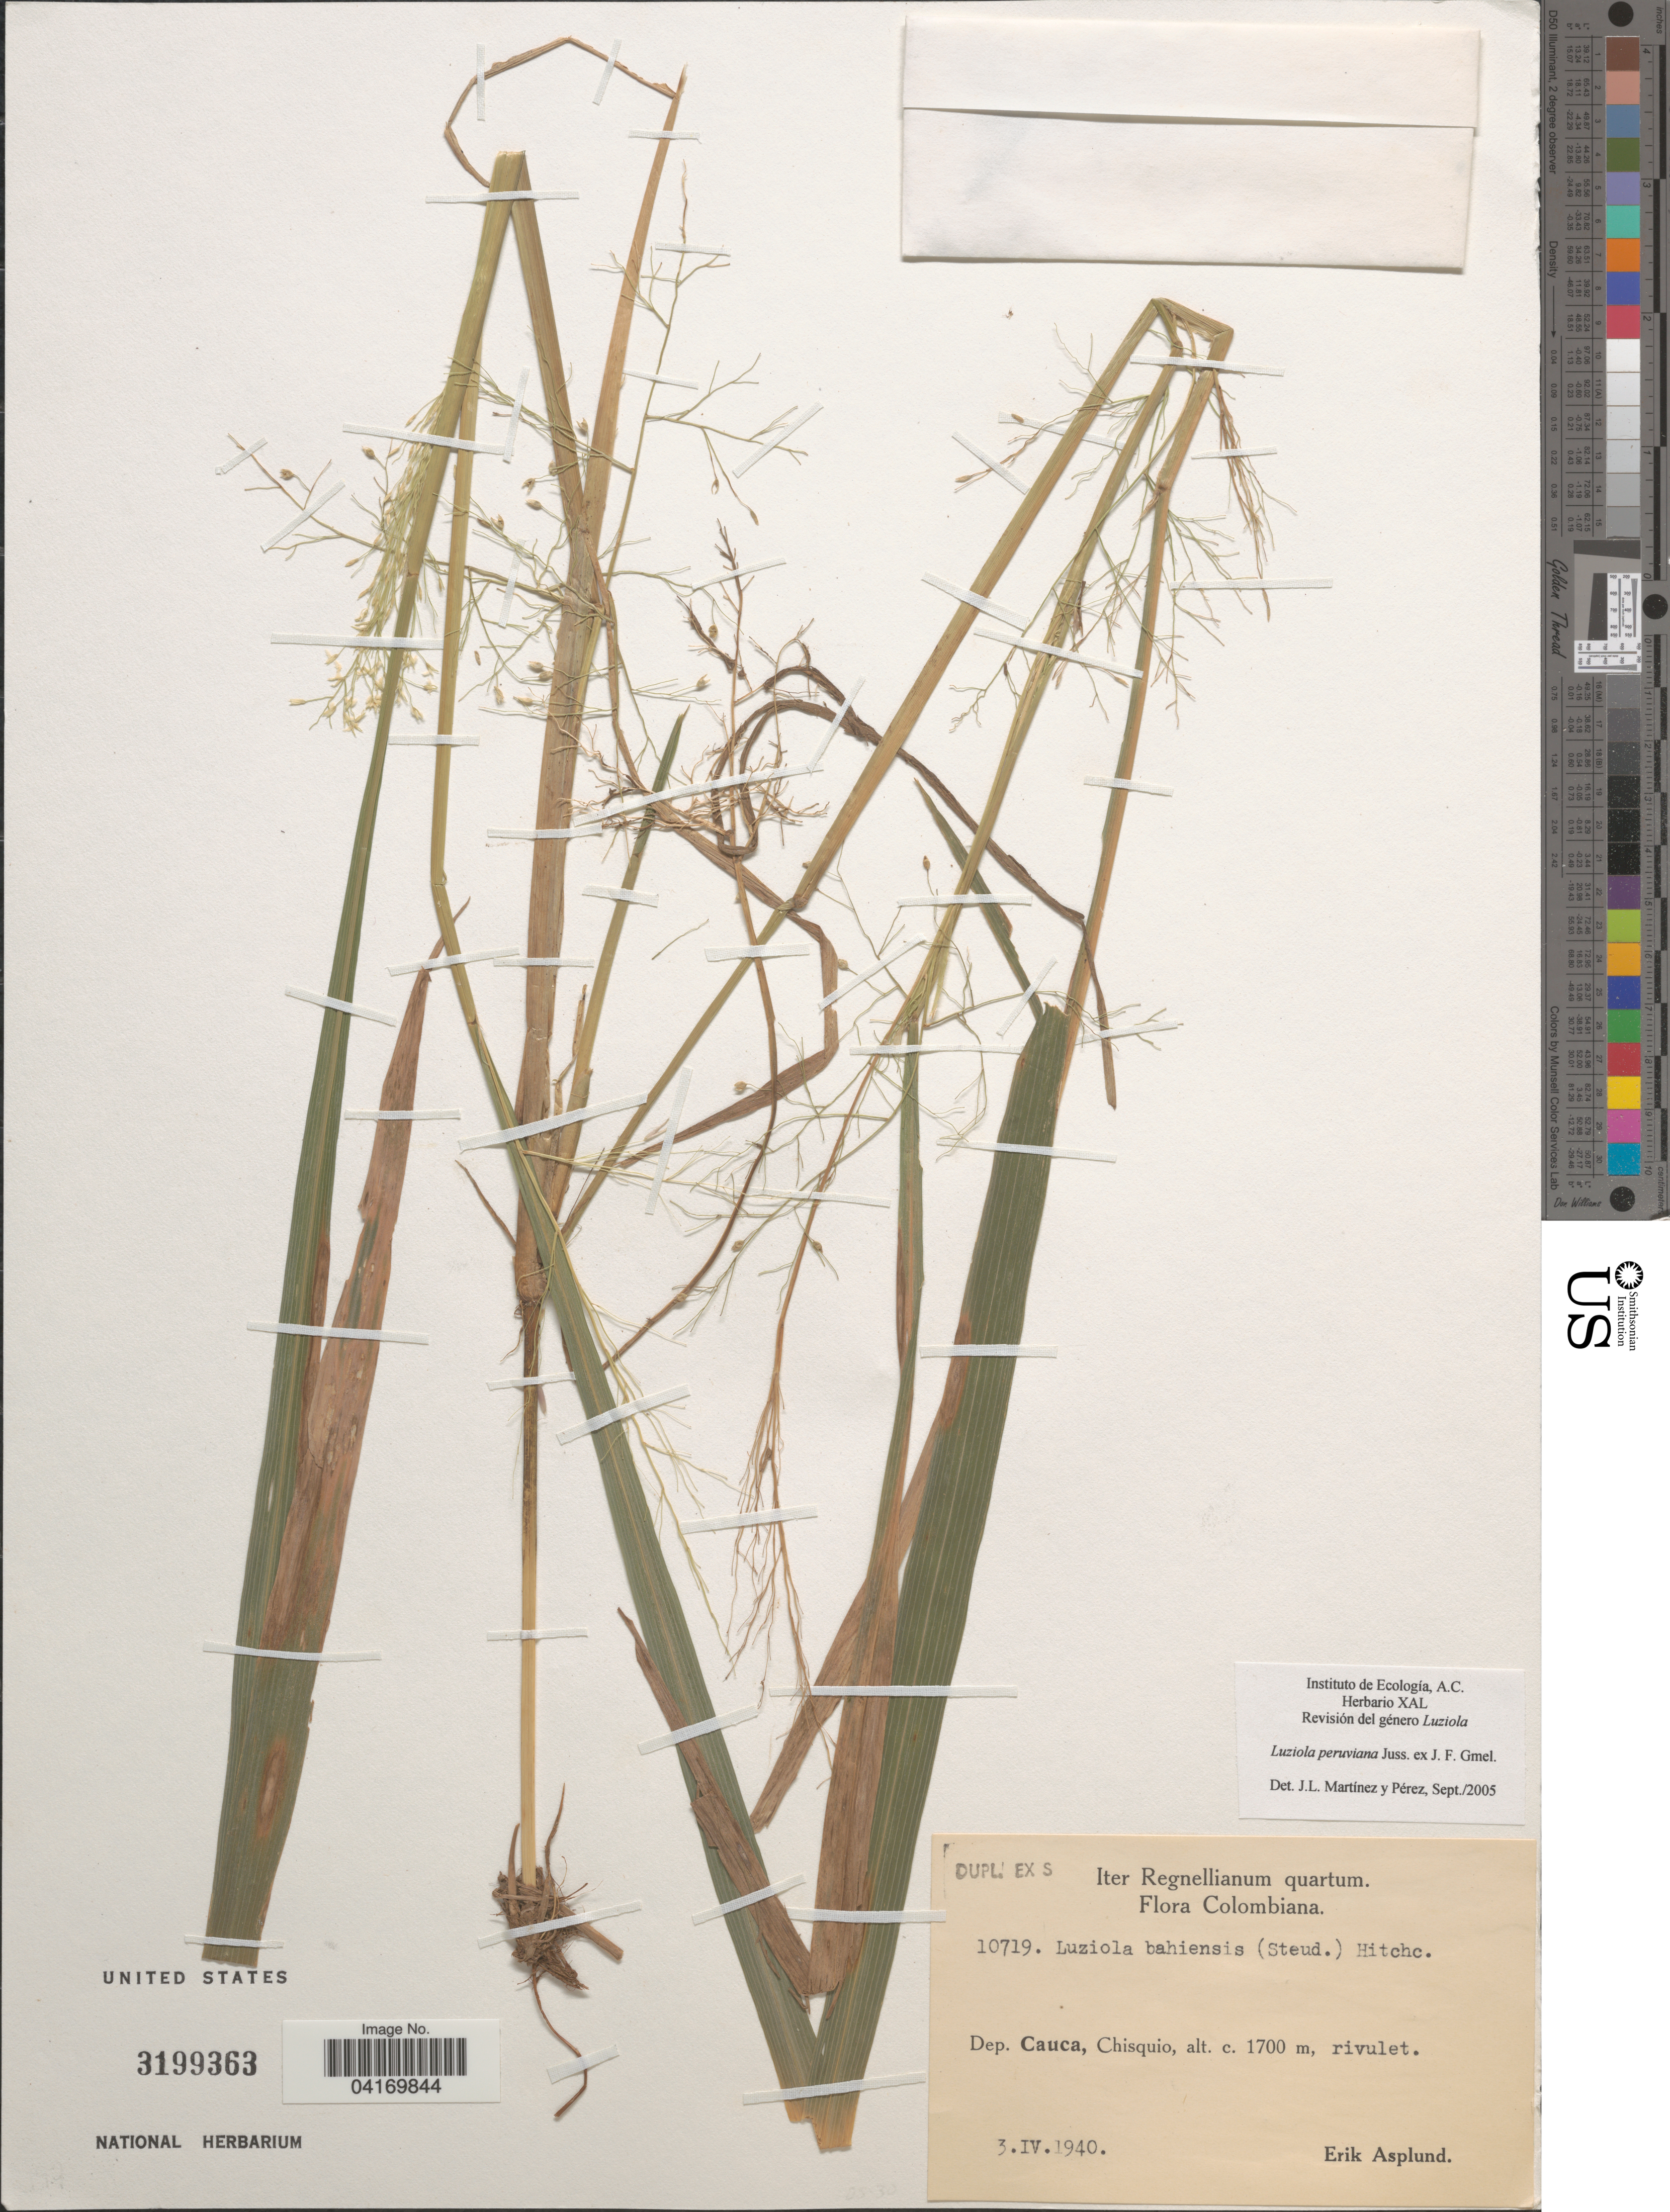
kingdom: Plantae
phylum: Tracheophyta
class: Liliopsida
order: Poales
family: Poaceae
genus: Luziola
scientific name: Luziola bahiensis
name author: (Steud.) Hitchc.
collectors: E. Asplund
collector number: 10719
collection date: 1940-04-03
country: Colombia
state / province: Cauca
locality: Iter Regnellianum quartum. Dep. Cauca, Chisquio.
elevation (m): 1700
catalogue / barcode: US 3199363